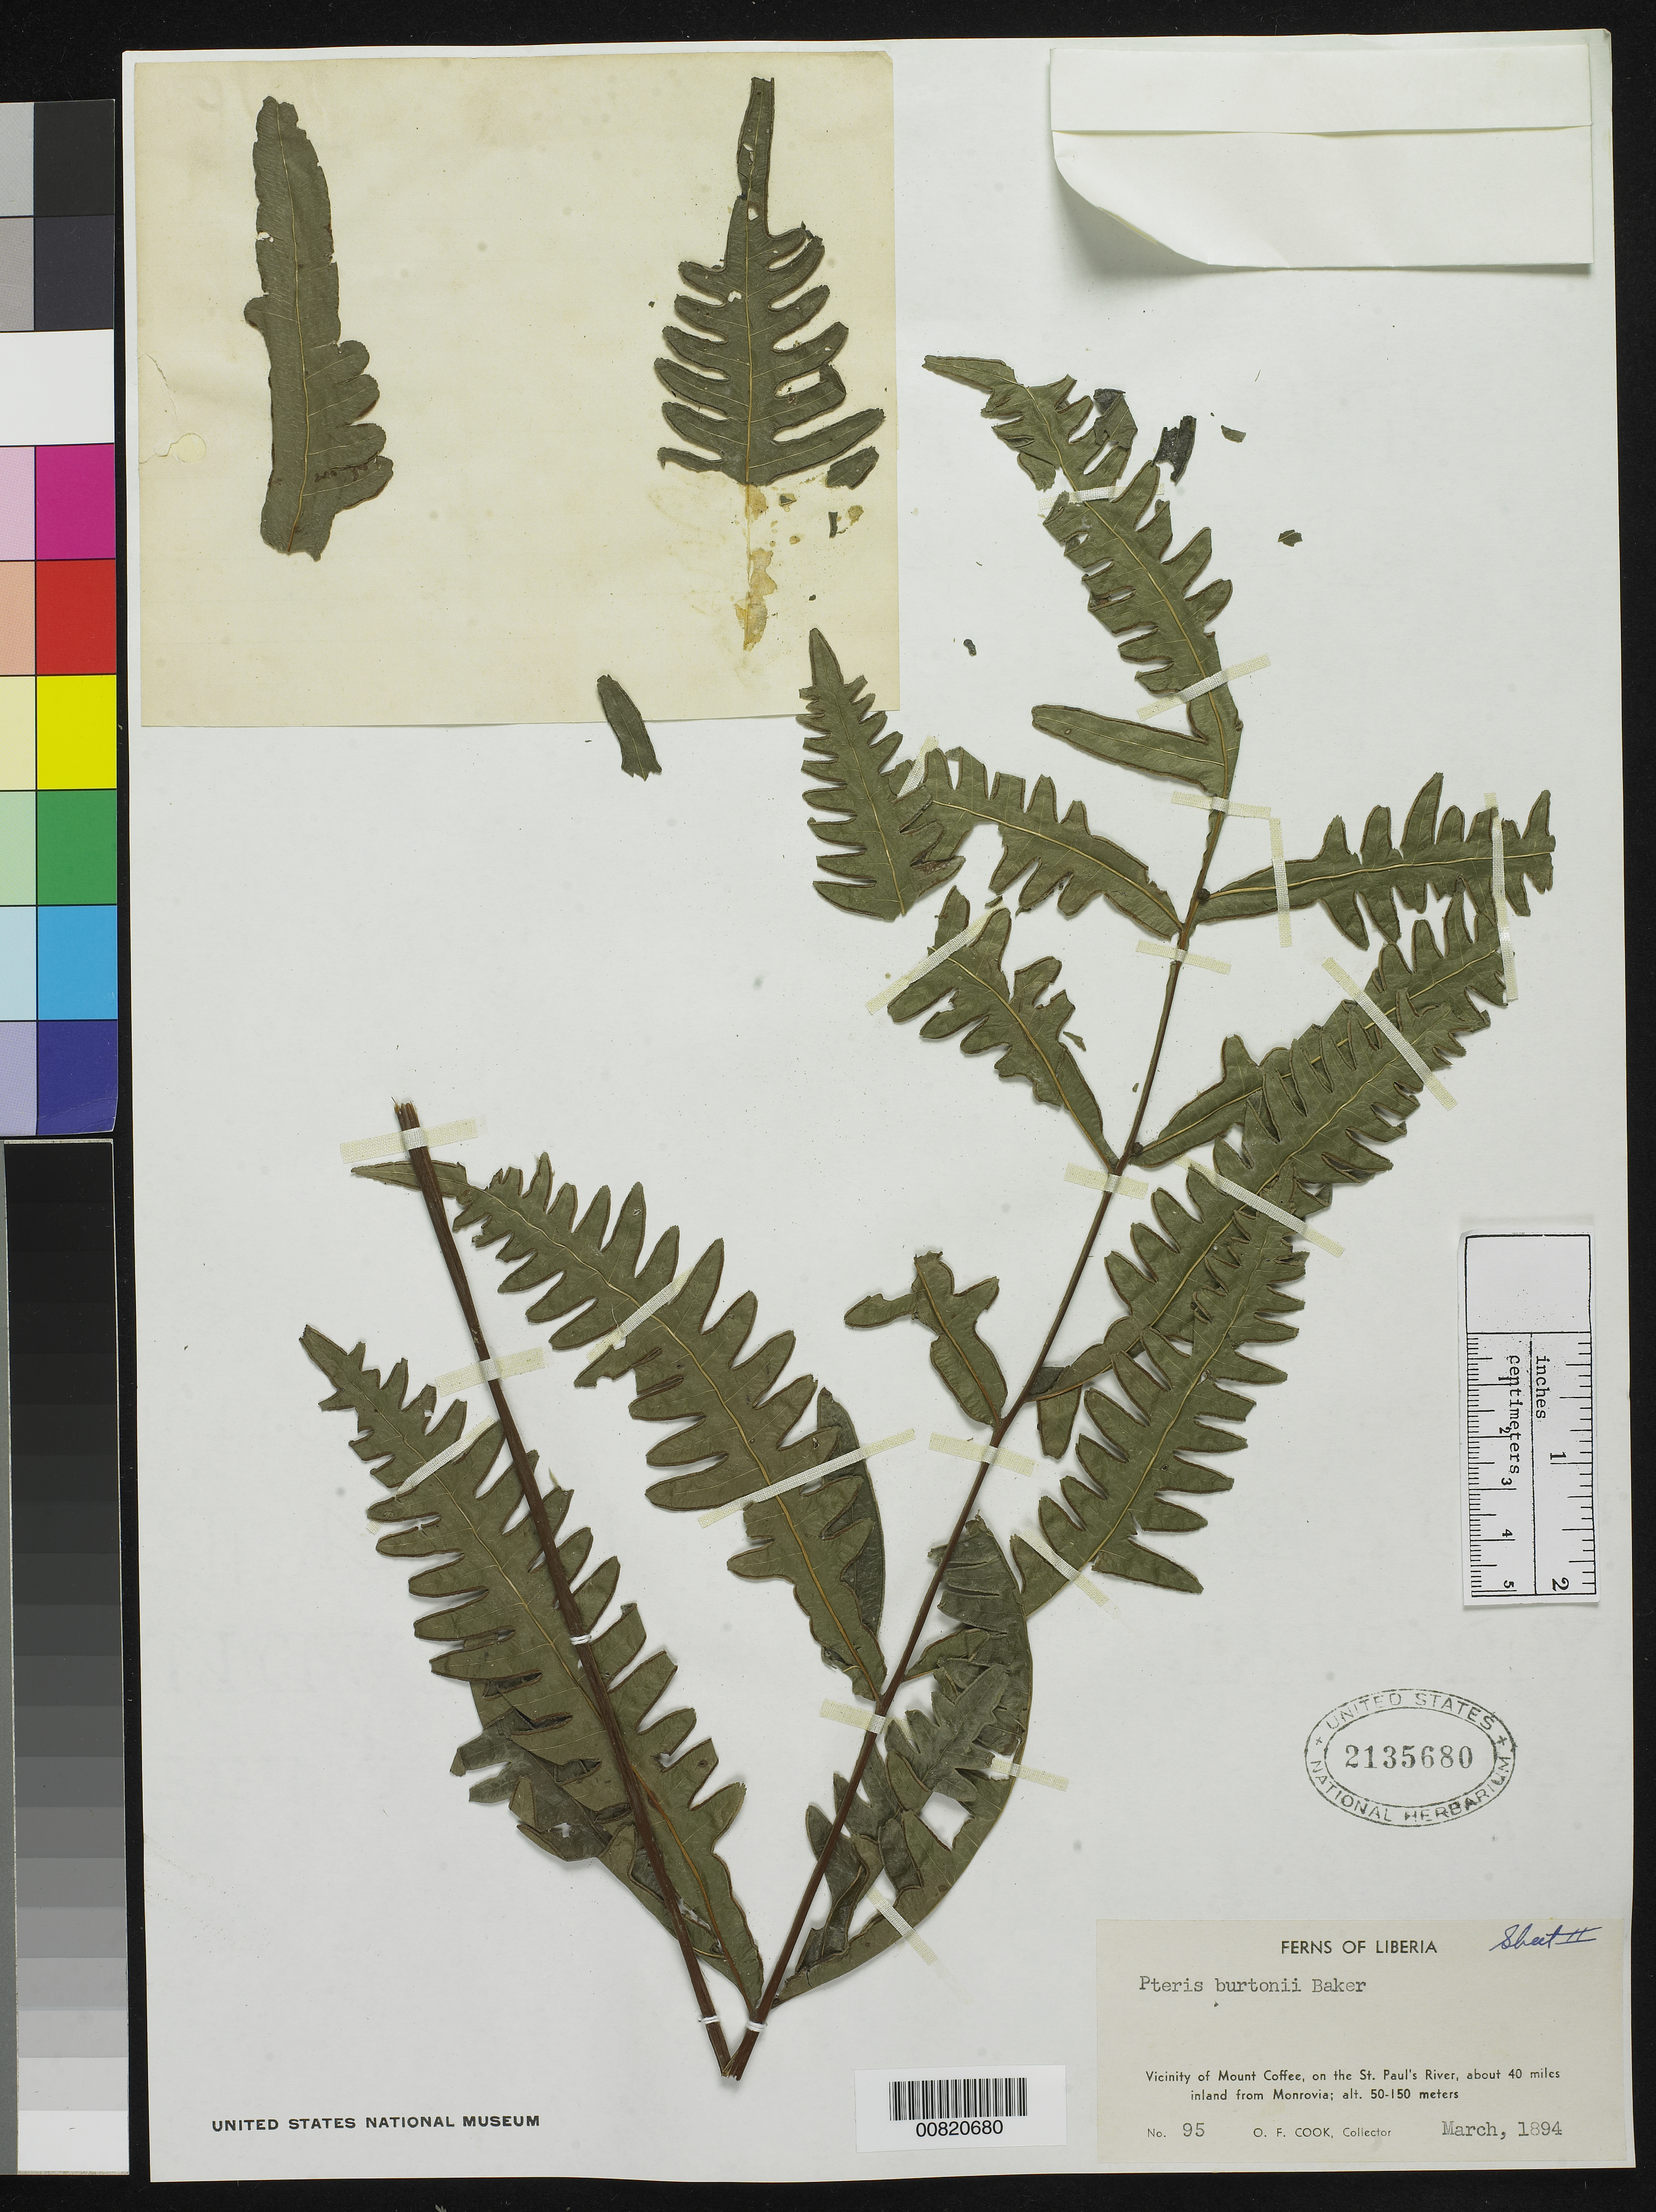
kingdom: Plantae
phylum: Tracheophyta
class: Polypodiopsida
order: Polypodiales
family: Pteridaceae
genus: Pteris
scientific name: Pteris atrovirens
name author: Willd.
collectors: O. F. Cook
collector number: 95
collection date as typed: Mar 1894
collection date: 1894-03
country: Liberia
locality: Vicinity of Mt. Coffee, on the St. Paul's River, about 40 miles inland from Monrovia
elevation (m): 50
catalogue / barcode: US 2135680